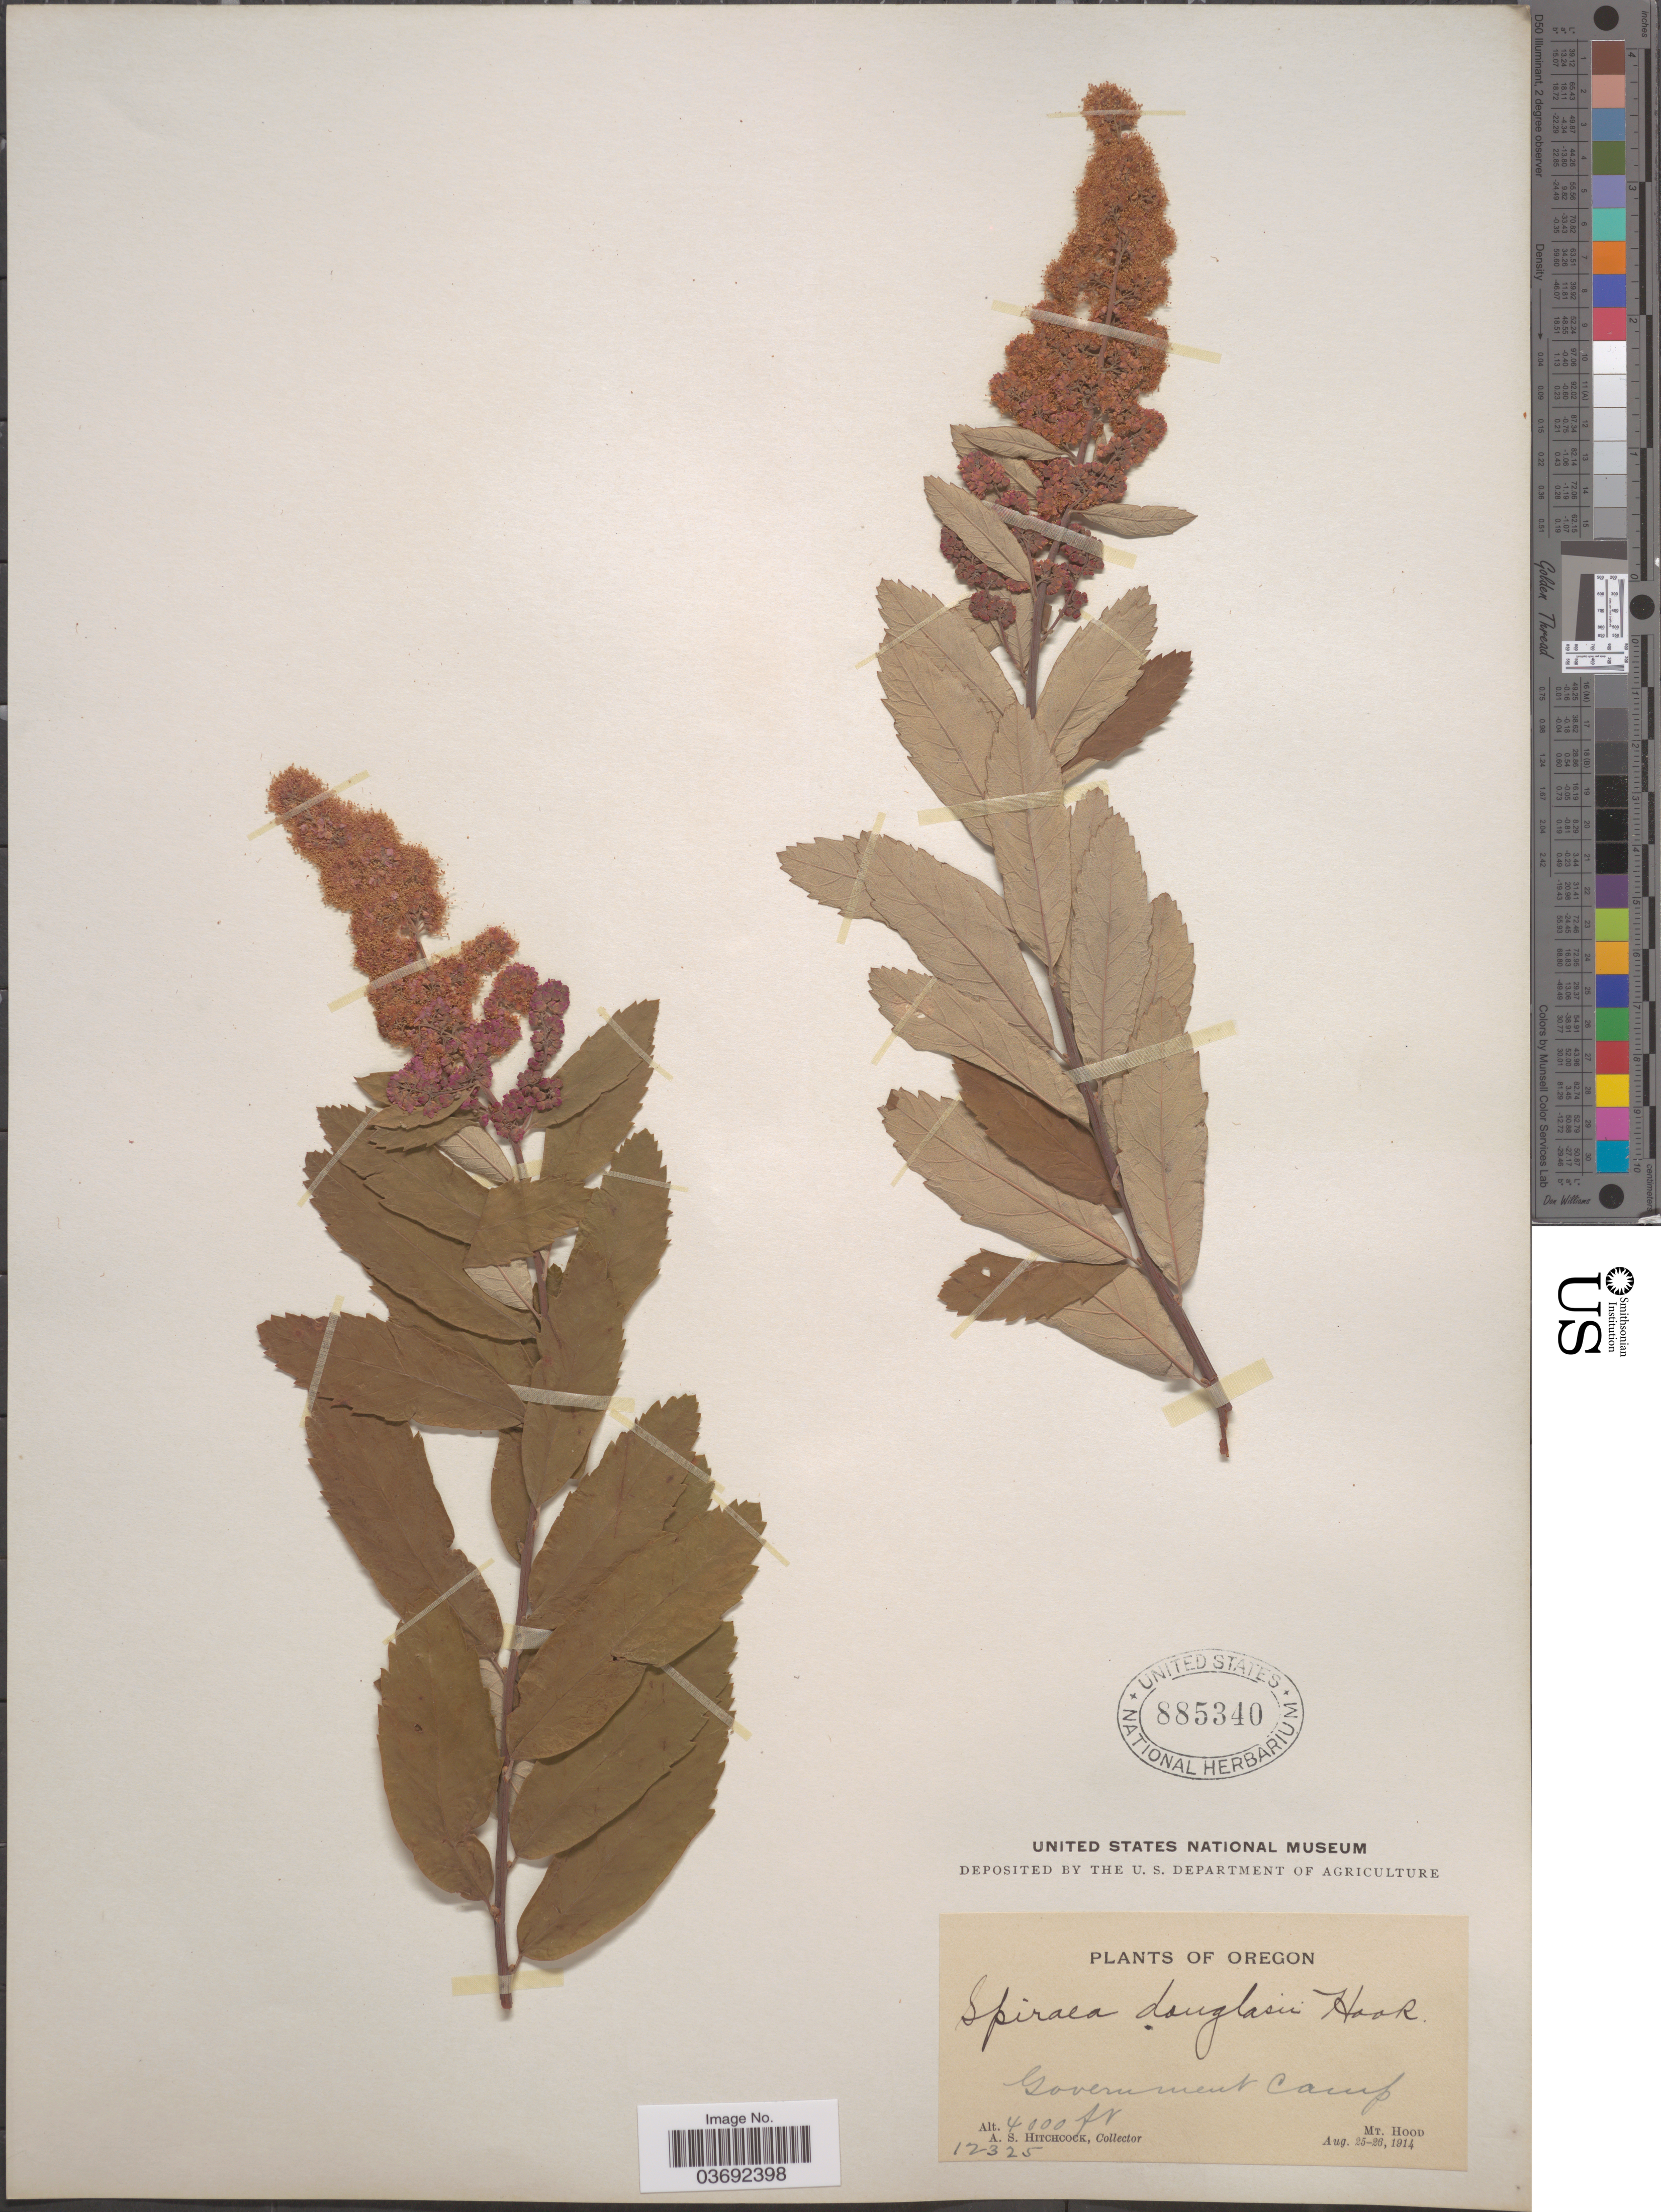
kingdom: Plantae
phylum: Tracheophyta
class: Magnoliopsida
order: Rosales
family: Rosaceae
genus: Spiraea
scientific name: Spiraea douglasii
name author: Hook.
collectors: A. S. Hitchcock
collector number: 12325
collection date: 1914-08-25/1914-08-26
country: United States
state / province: Oregon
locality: Government Camp. Mt. Hood.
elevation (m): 1219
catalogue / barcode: US 885340